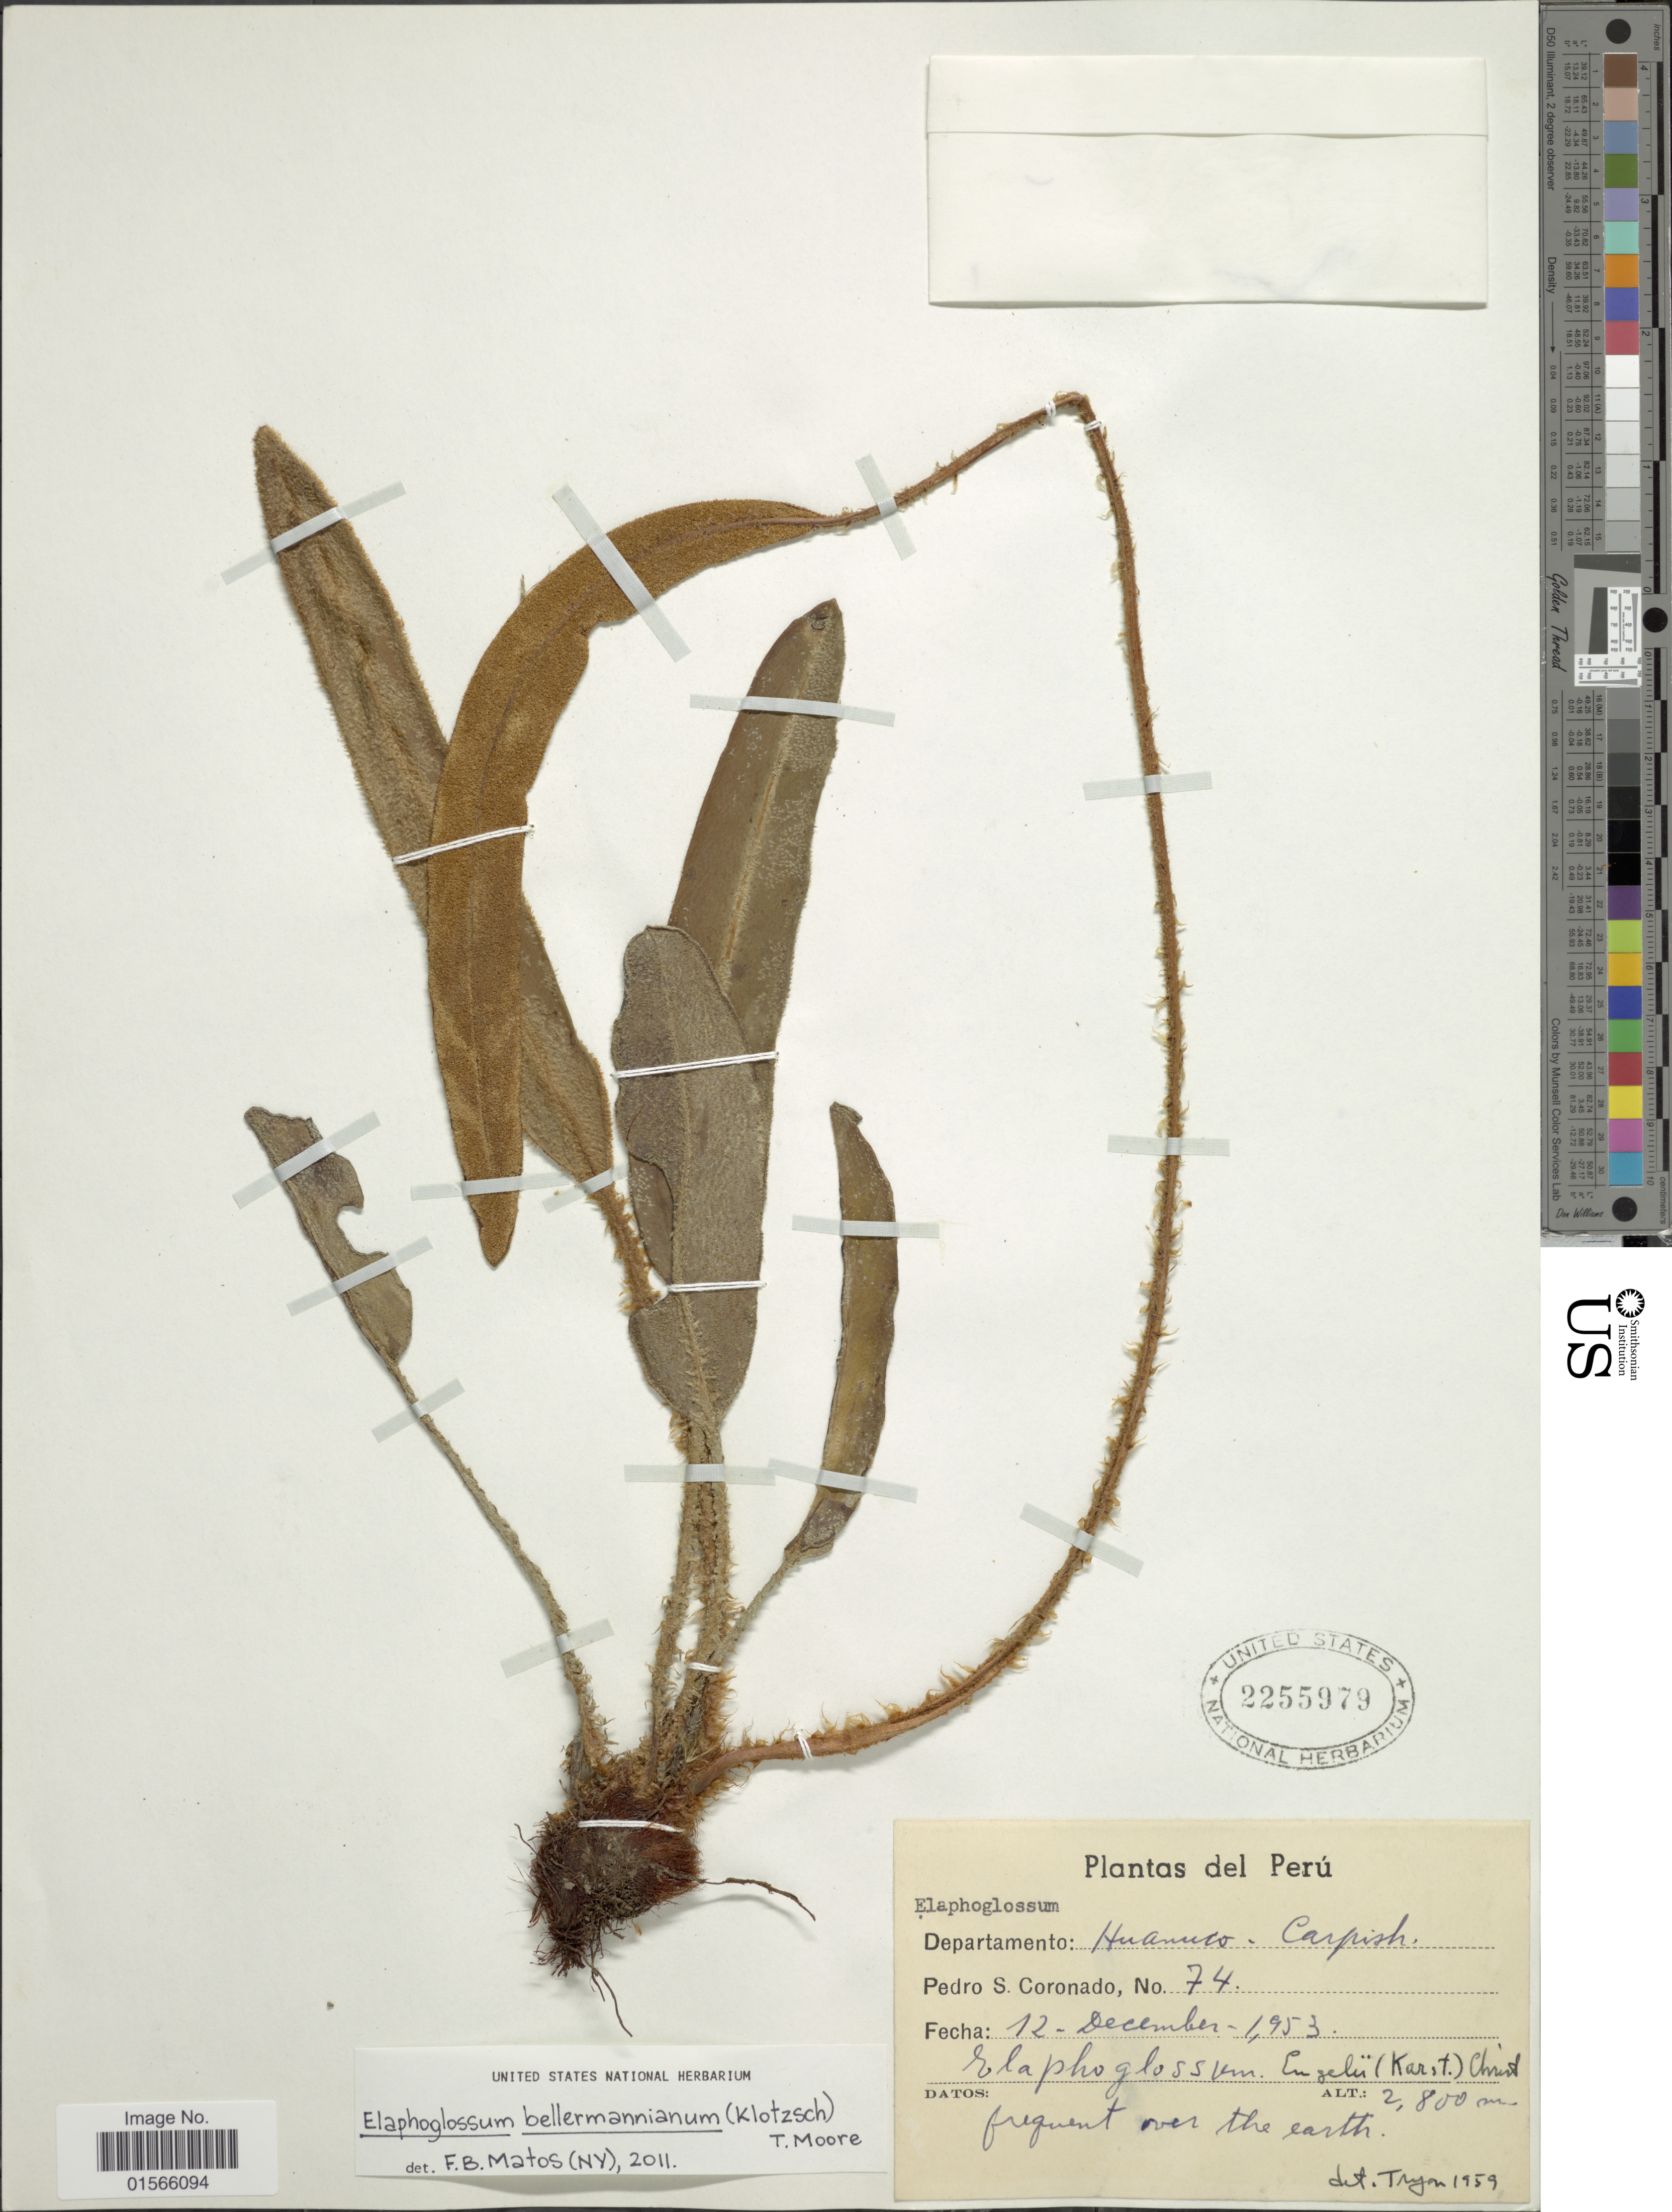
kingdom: Plantae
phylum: Tracheophyta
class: Polypodiopsida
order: Polypodiales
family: Dryopteridaceae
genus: Elaphoglossum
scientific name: Elaphoglossum ruficomum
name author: Mickel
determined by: Vasco, A.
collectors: P. Coronado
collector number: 74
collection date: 1953-12-12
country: Peru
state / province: Huánuco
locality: Departamento: Huanuco - Carpish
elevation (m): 2800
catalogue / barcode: US 2255979